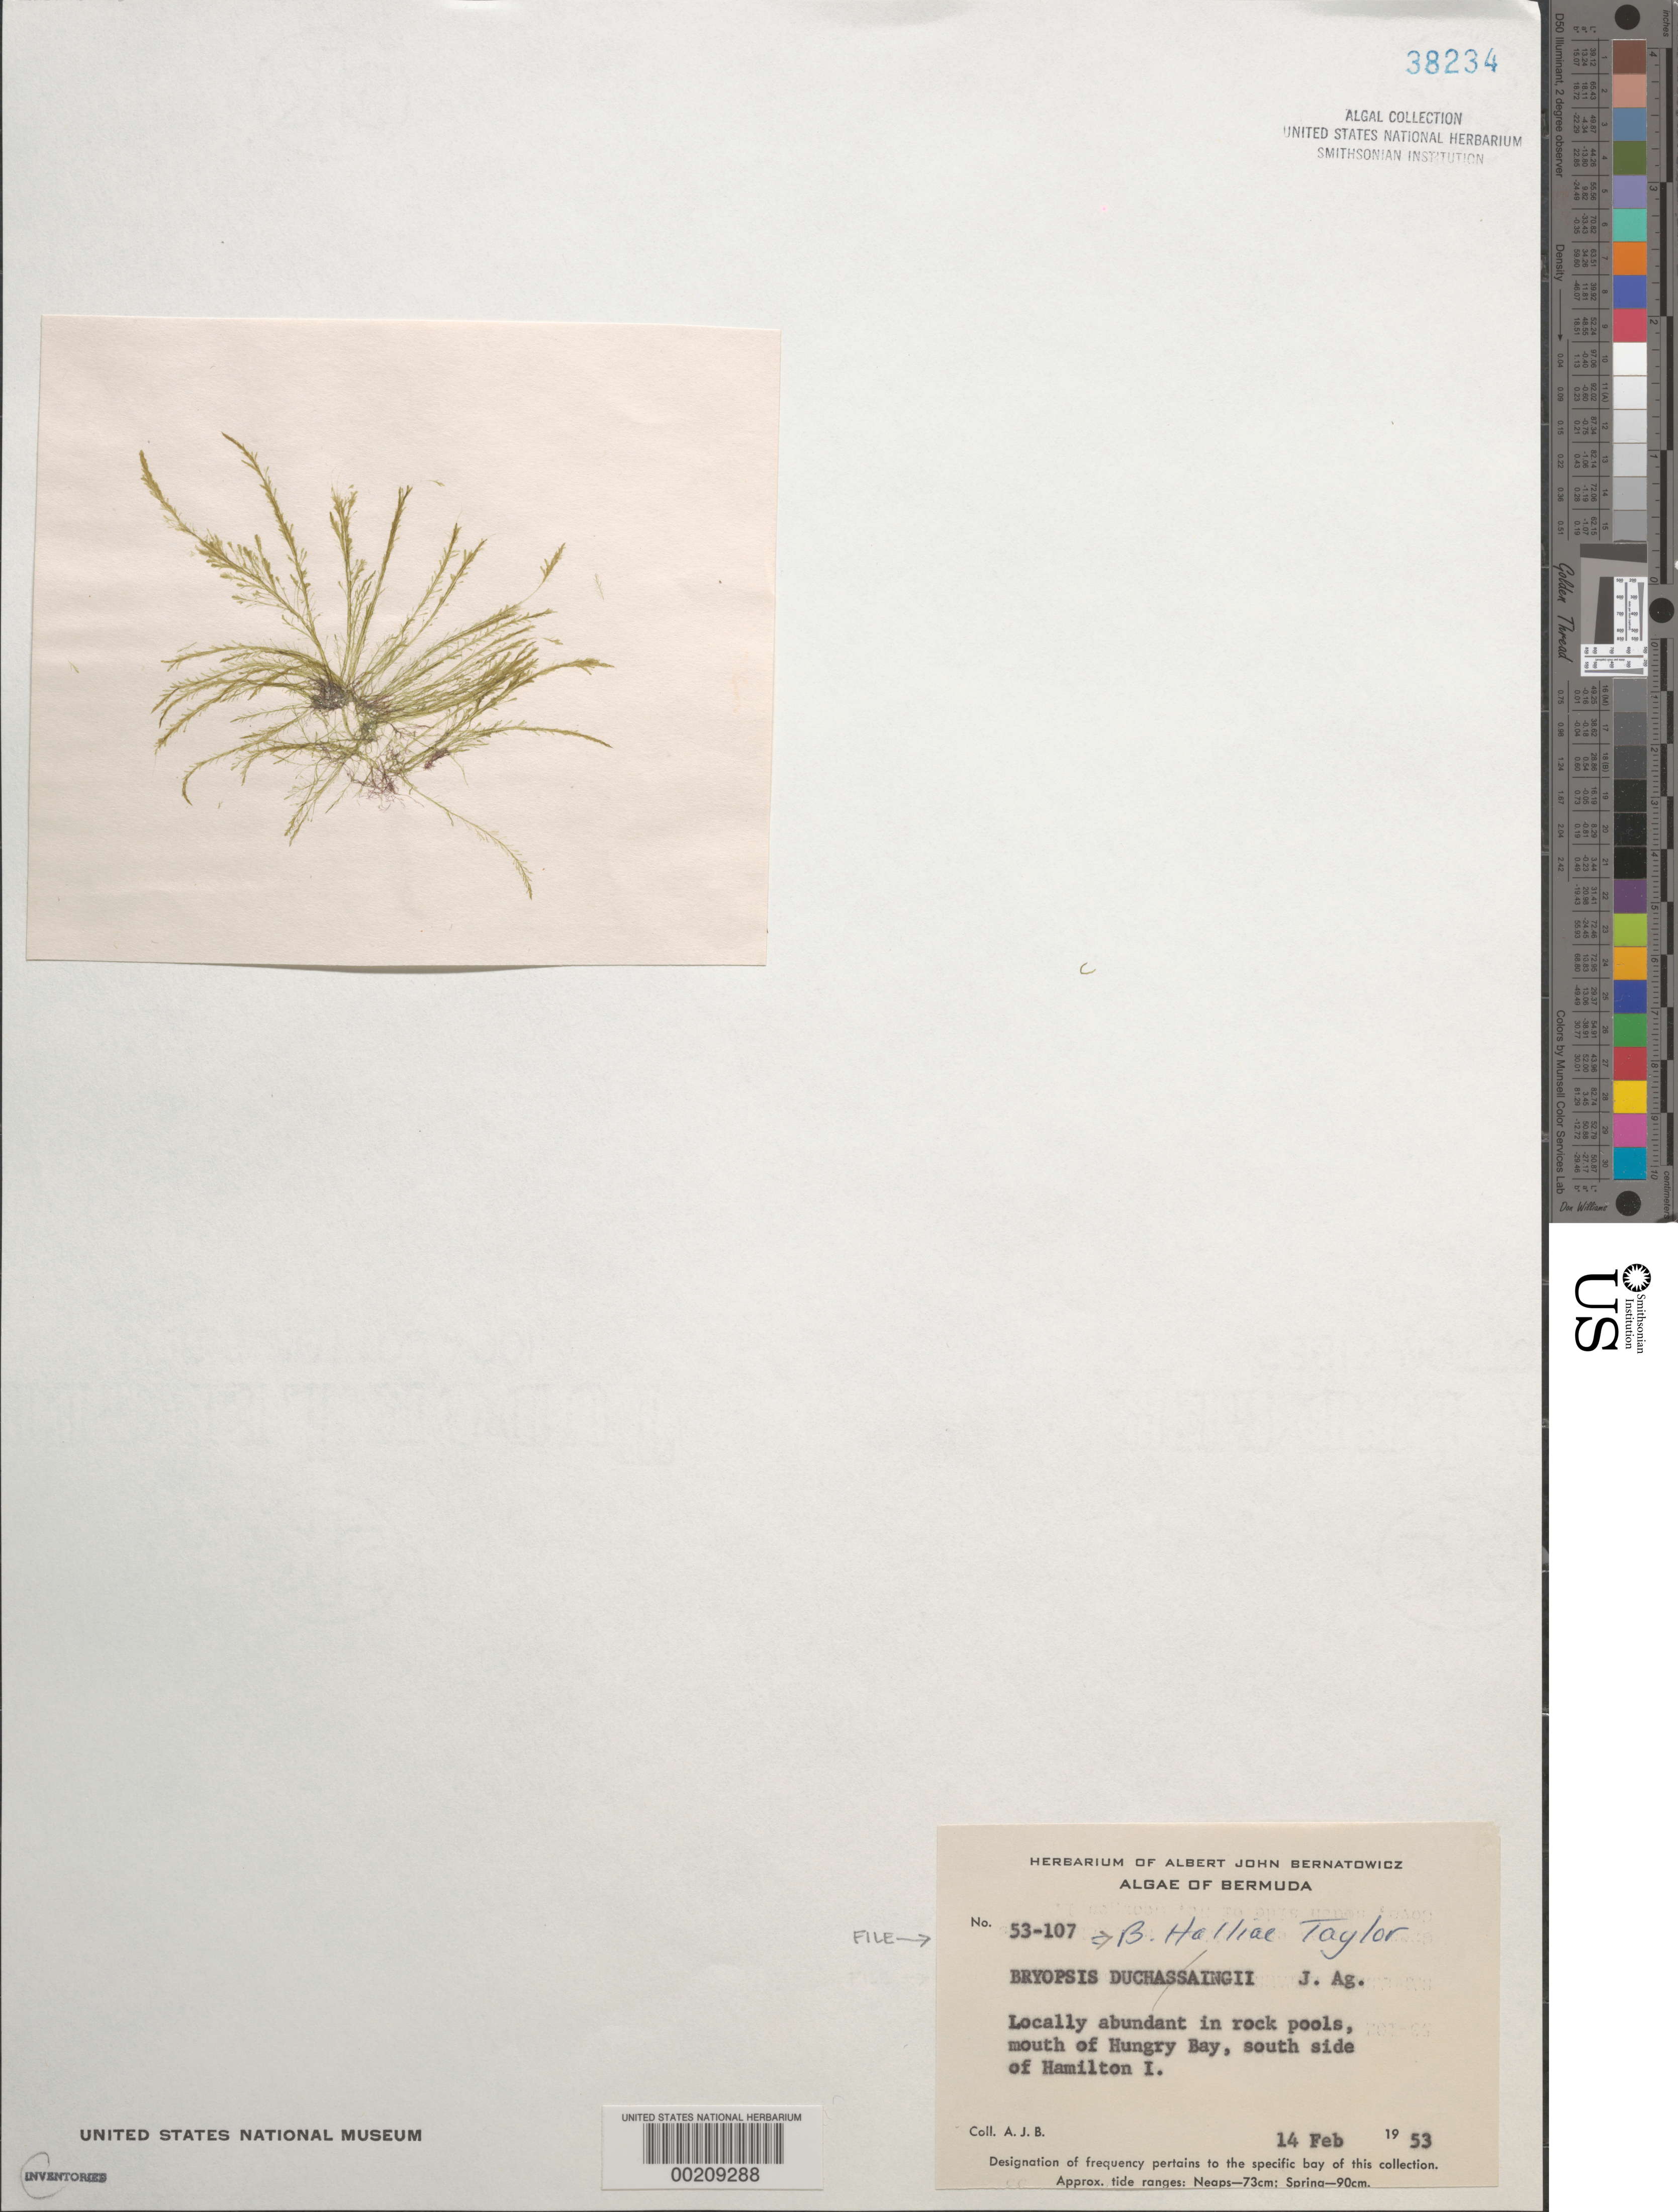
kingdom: Plantae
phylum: Chlorophyta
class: Ulvophyceae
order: Bryopsidales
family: Bryopsidaceae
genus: Bryopsis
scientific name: Bryopsis halliae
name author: W.R. Taylor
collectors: A. Bernatowicz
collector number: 53-107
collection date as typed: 14 Feb 1953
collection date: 1953-02-14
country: Bermuda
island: Bermuda Island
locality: Hungry Bay mouth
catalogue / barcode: US 38234